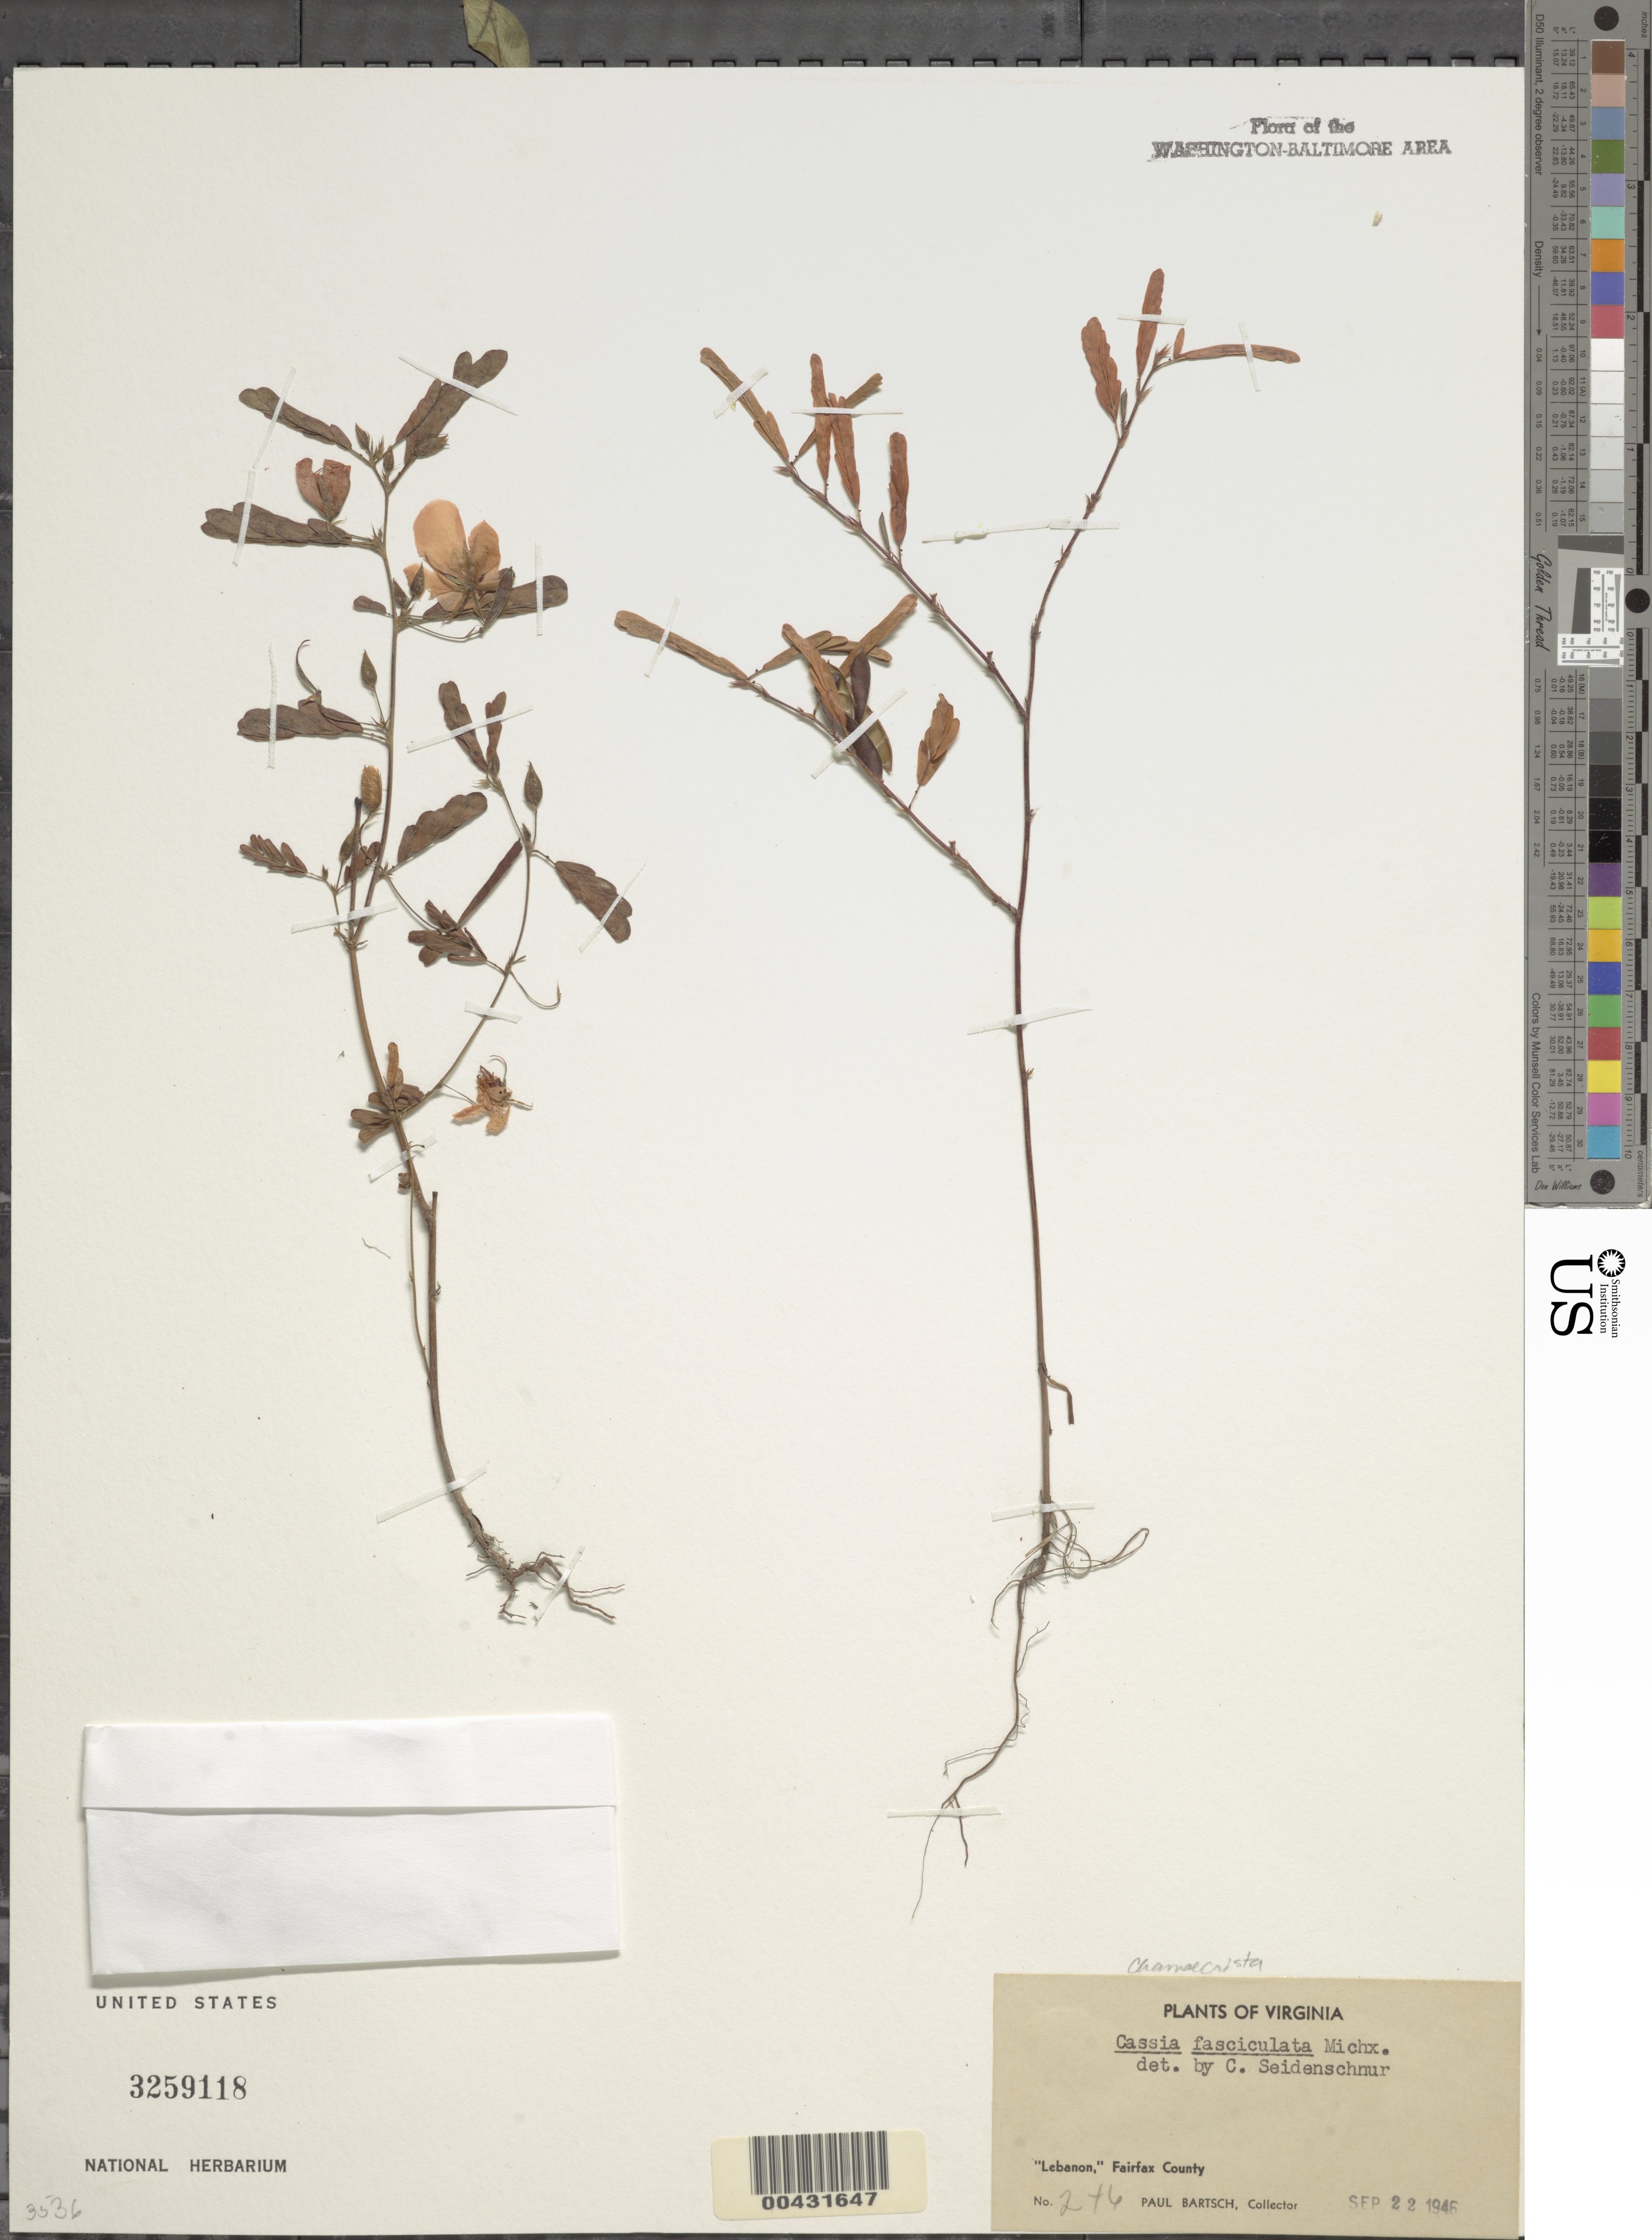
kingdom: Plantae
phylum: Tracheophyta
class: Magnoliopsida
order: Fabales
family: Fabaceae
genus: Chamaecrista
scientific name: Chamaecrista fasciculata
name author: (Michx.) Greene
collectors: P. Bartsch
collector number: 246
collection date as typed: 22 Sep 1946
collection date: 1946-09-22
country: United States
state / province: Virginia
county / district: Fairfax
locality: Lebanon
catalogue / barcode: US 3259118